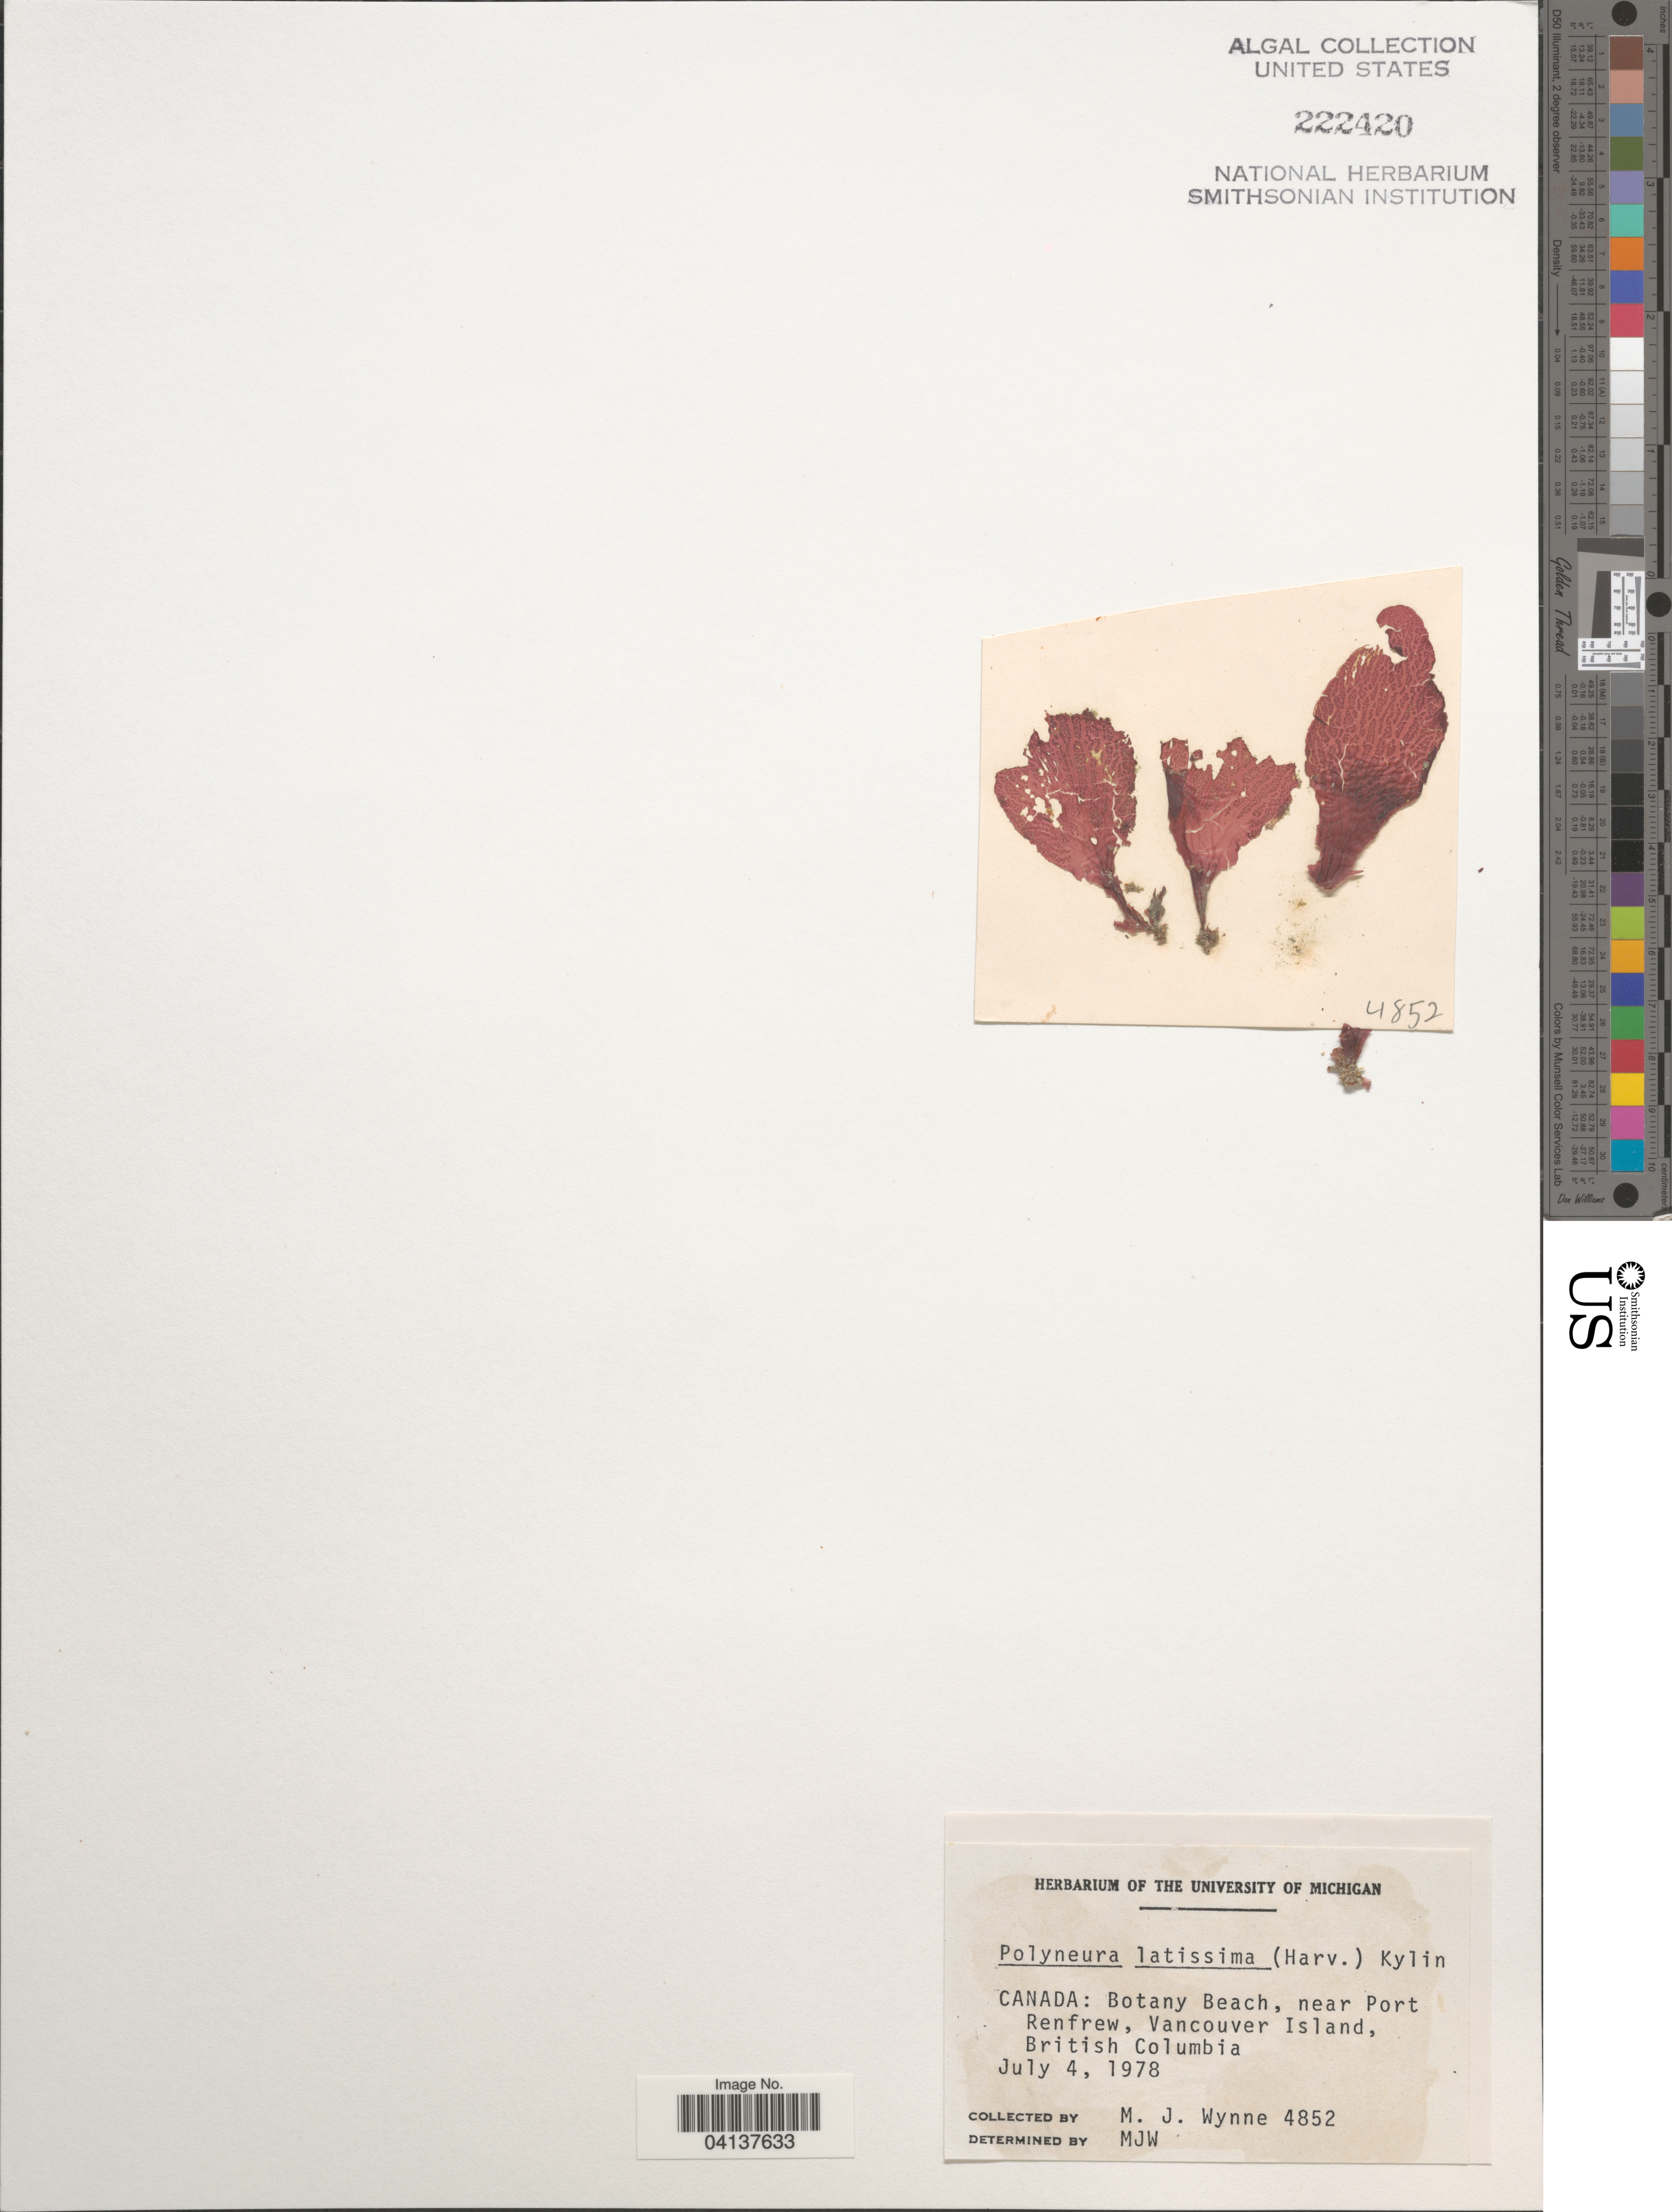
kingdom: Plantae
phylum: Rhodophyta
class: Florideophyceae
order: Ceramiales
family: Delesseriaceae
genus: Polyneura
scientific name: Polyneura latissima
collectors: M.J. Wynne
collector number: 4852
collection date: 1978-07-04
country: Canada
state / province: British Columbia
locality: Botany Beach, near Port Renfrew, Vancouver Island.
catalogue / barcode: US 222420